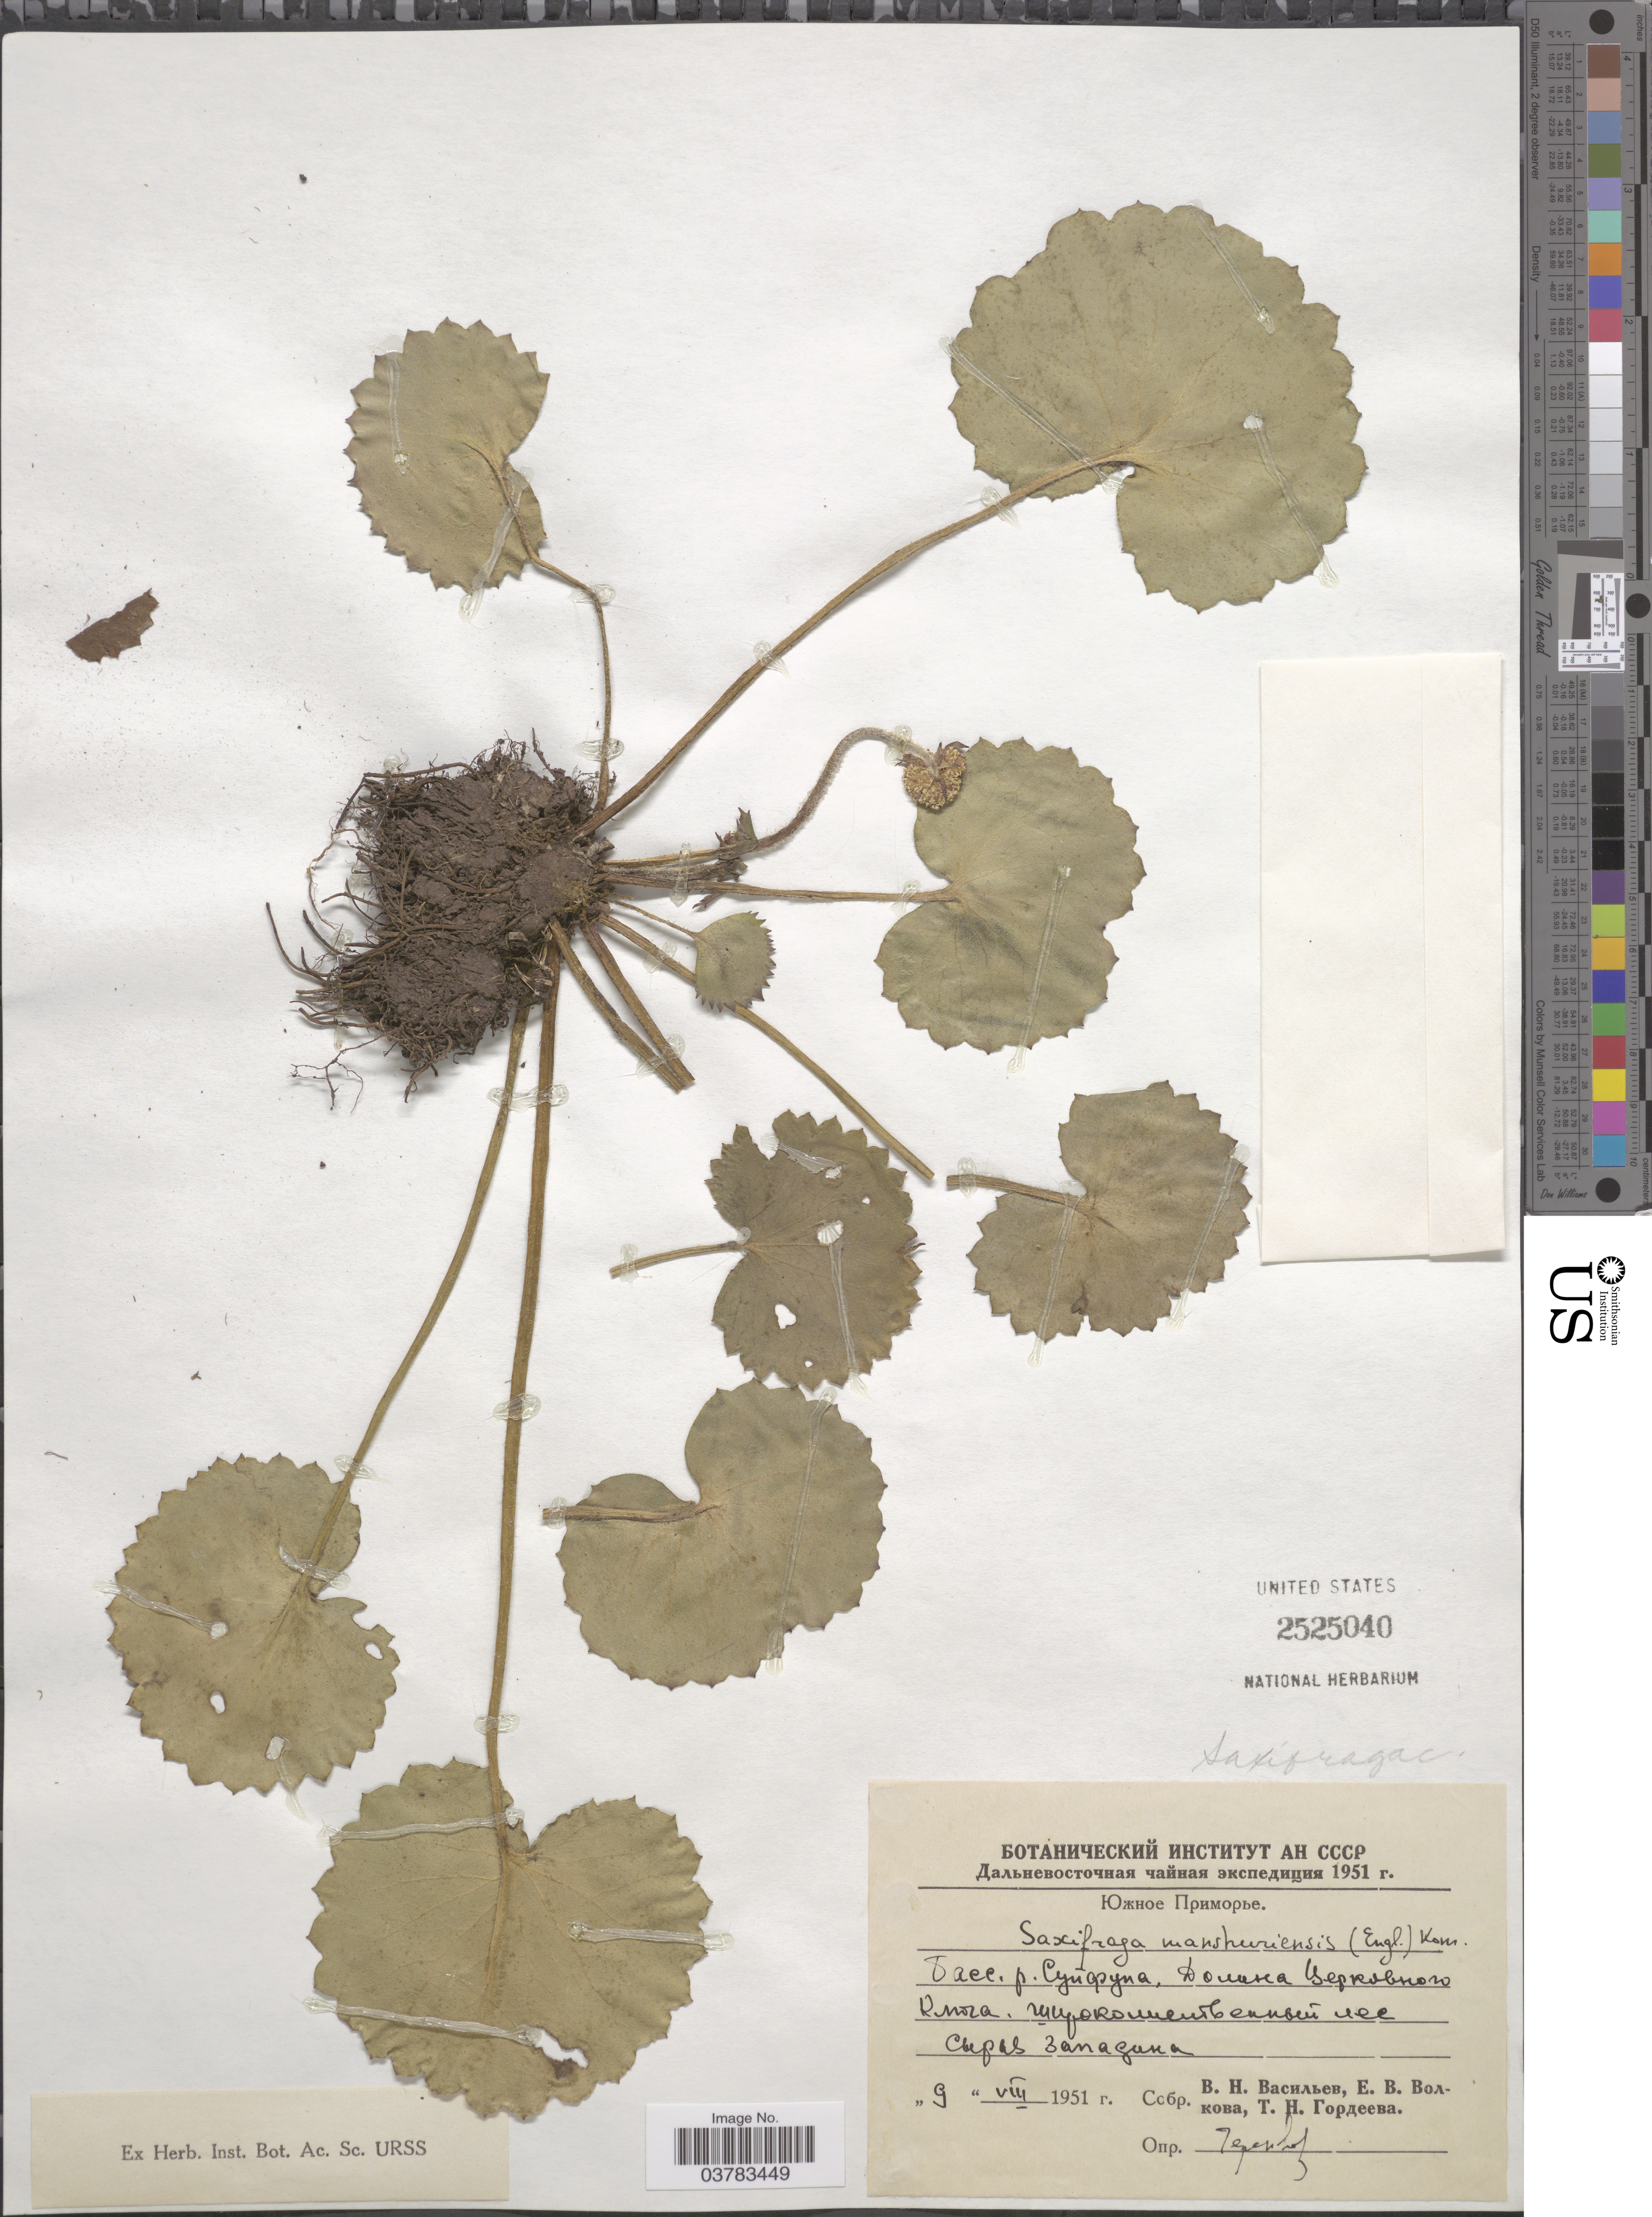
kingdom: Plantae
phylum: Tracheophyta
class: Magnoliopsida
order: Saxifragales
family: Saxifragaceae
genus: Micranthes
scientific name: Micranthes manchuriensis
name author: (Engl.) Gornall & H. Ohba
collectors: V. Vasilev, E. V. Volkova & T. Gordeeva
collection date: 1951-08-09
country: Russian Federation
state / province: Primorsky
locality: Basin of river Suifun, valley of Tserkovnyy Kluch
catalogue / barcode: US 2525040